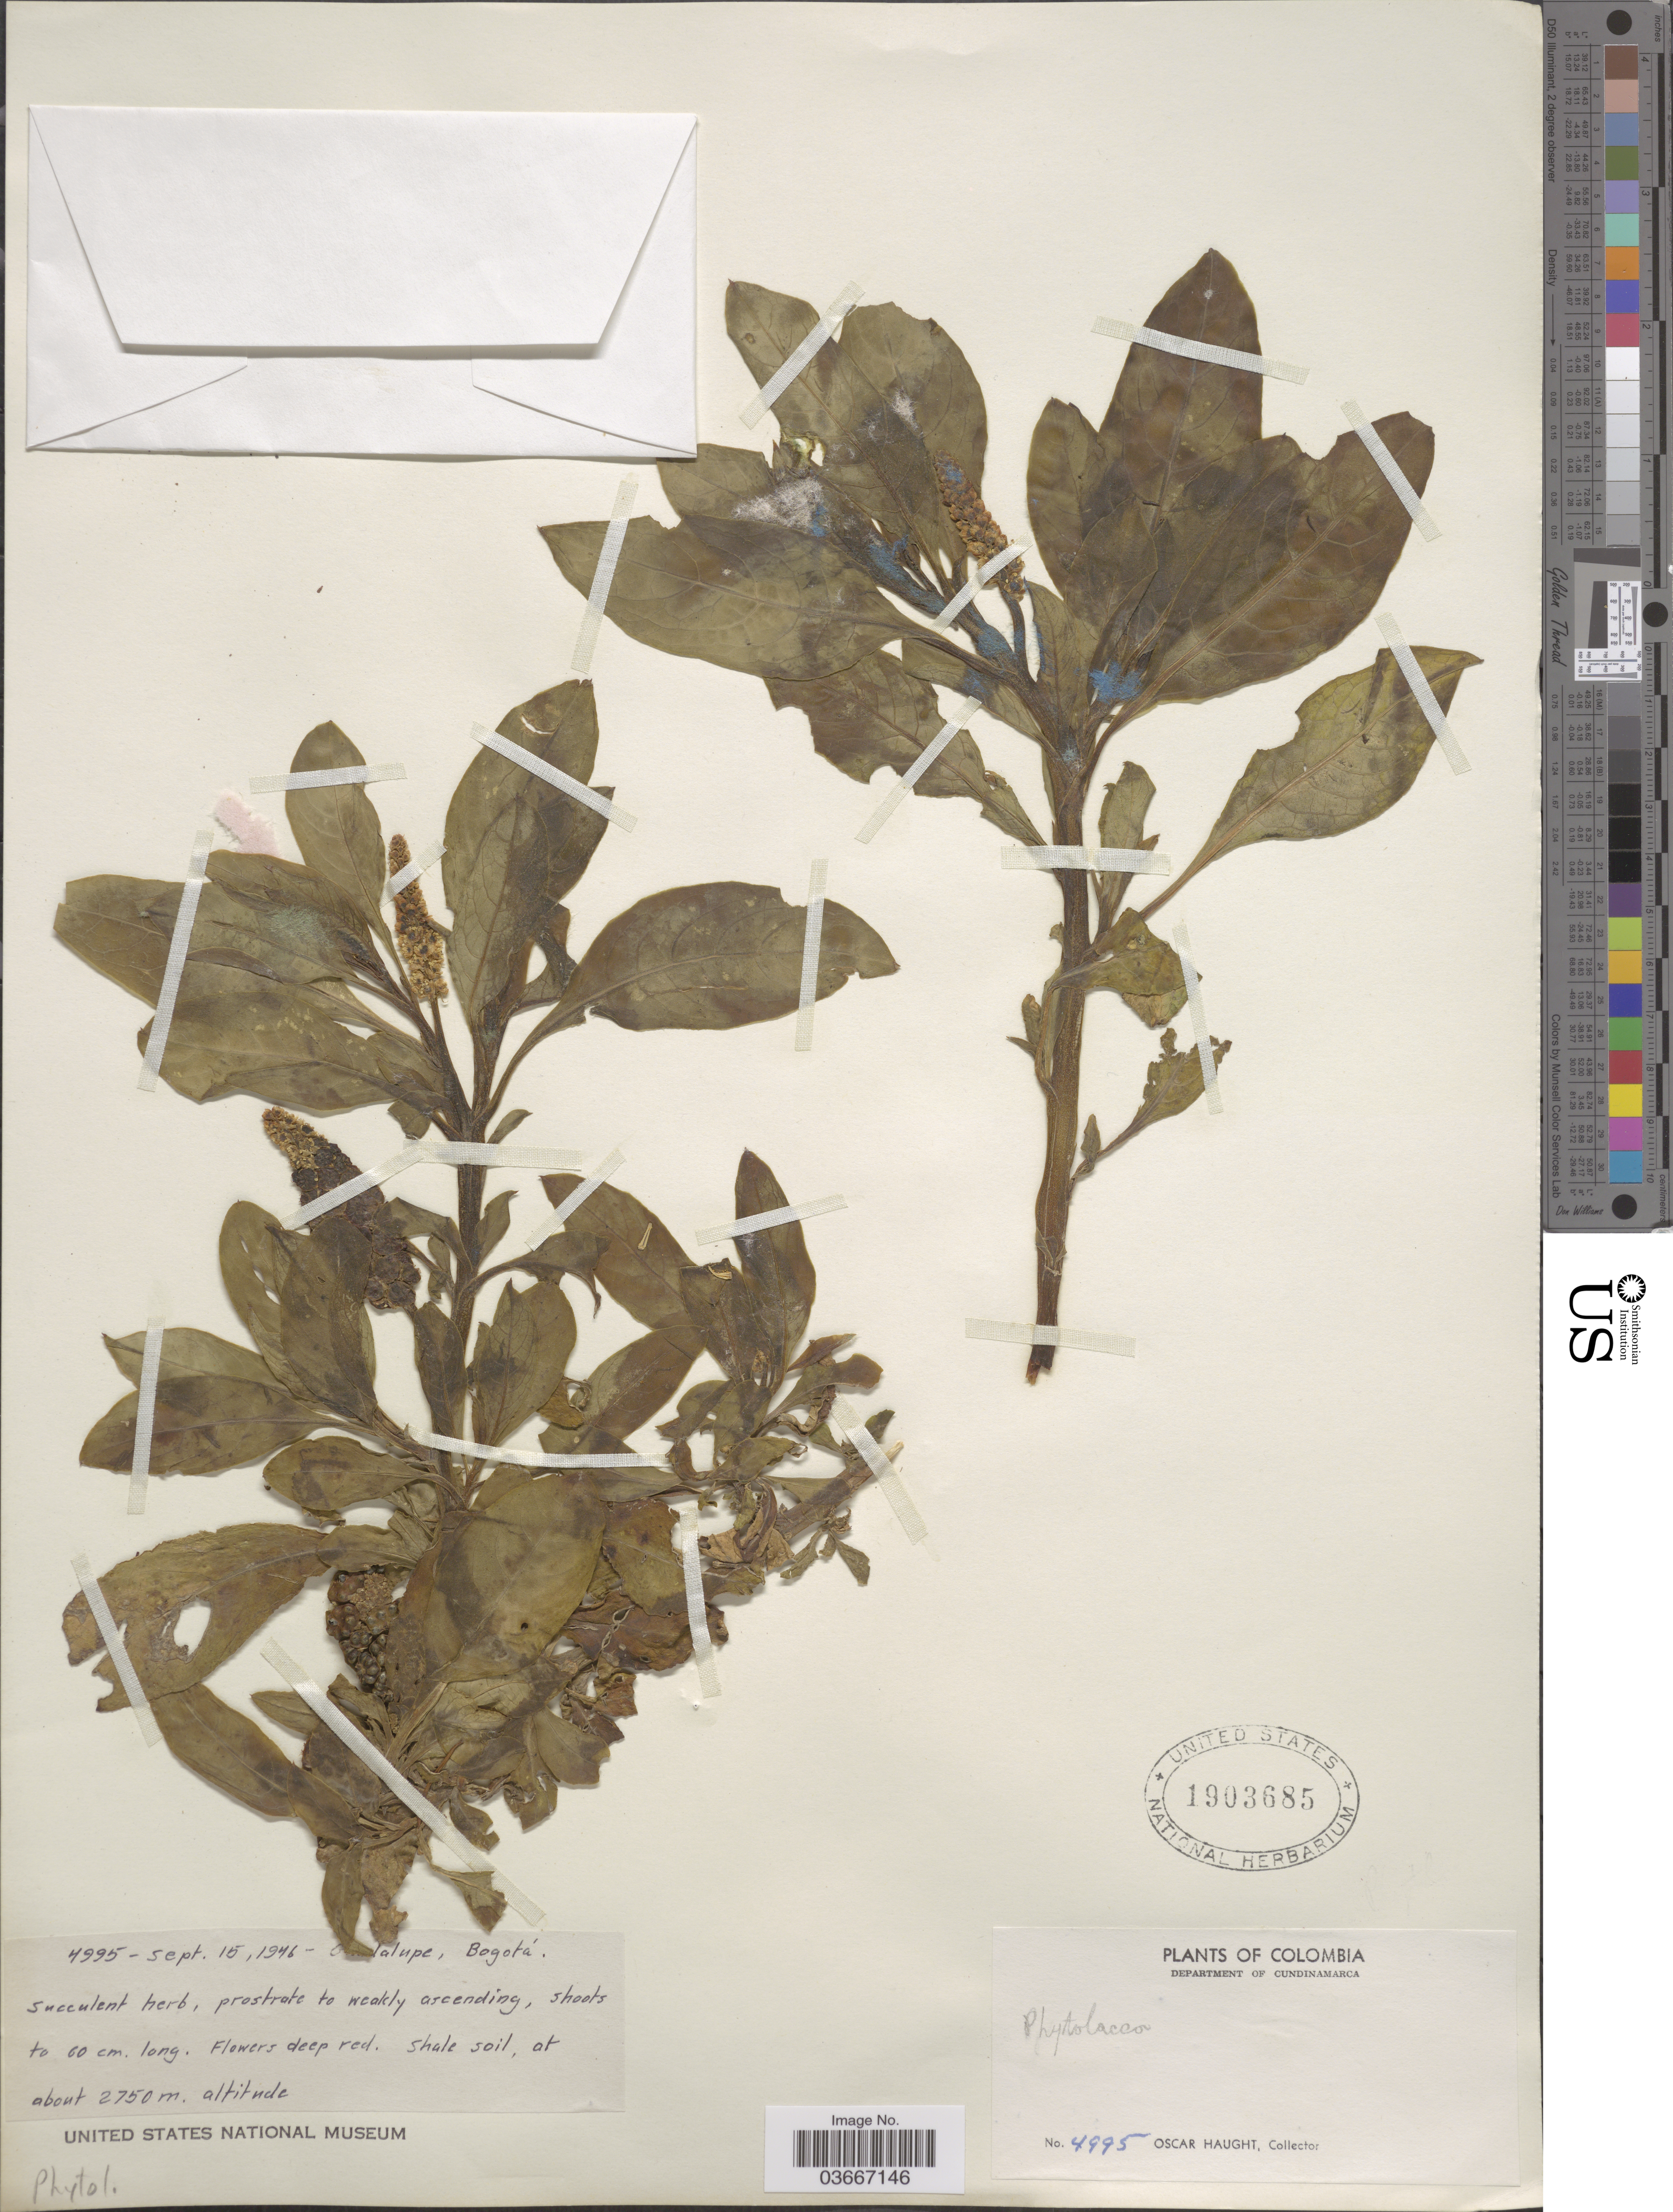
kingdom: Plantae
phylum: Tracheophyta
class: Magnoliopsida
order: Caryophyllales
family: Phytolaccaceae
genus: Phytolacca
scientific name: Phytolacca sp.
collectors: O. L. Haught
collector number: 4995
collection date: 1946-09-15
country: Colombia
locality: Guadalupe, Bogotá. Department of Cundinamarca.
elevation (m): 2750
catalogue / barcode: US 1903685